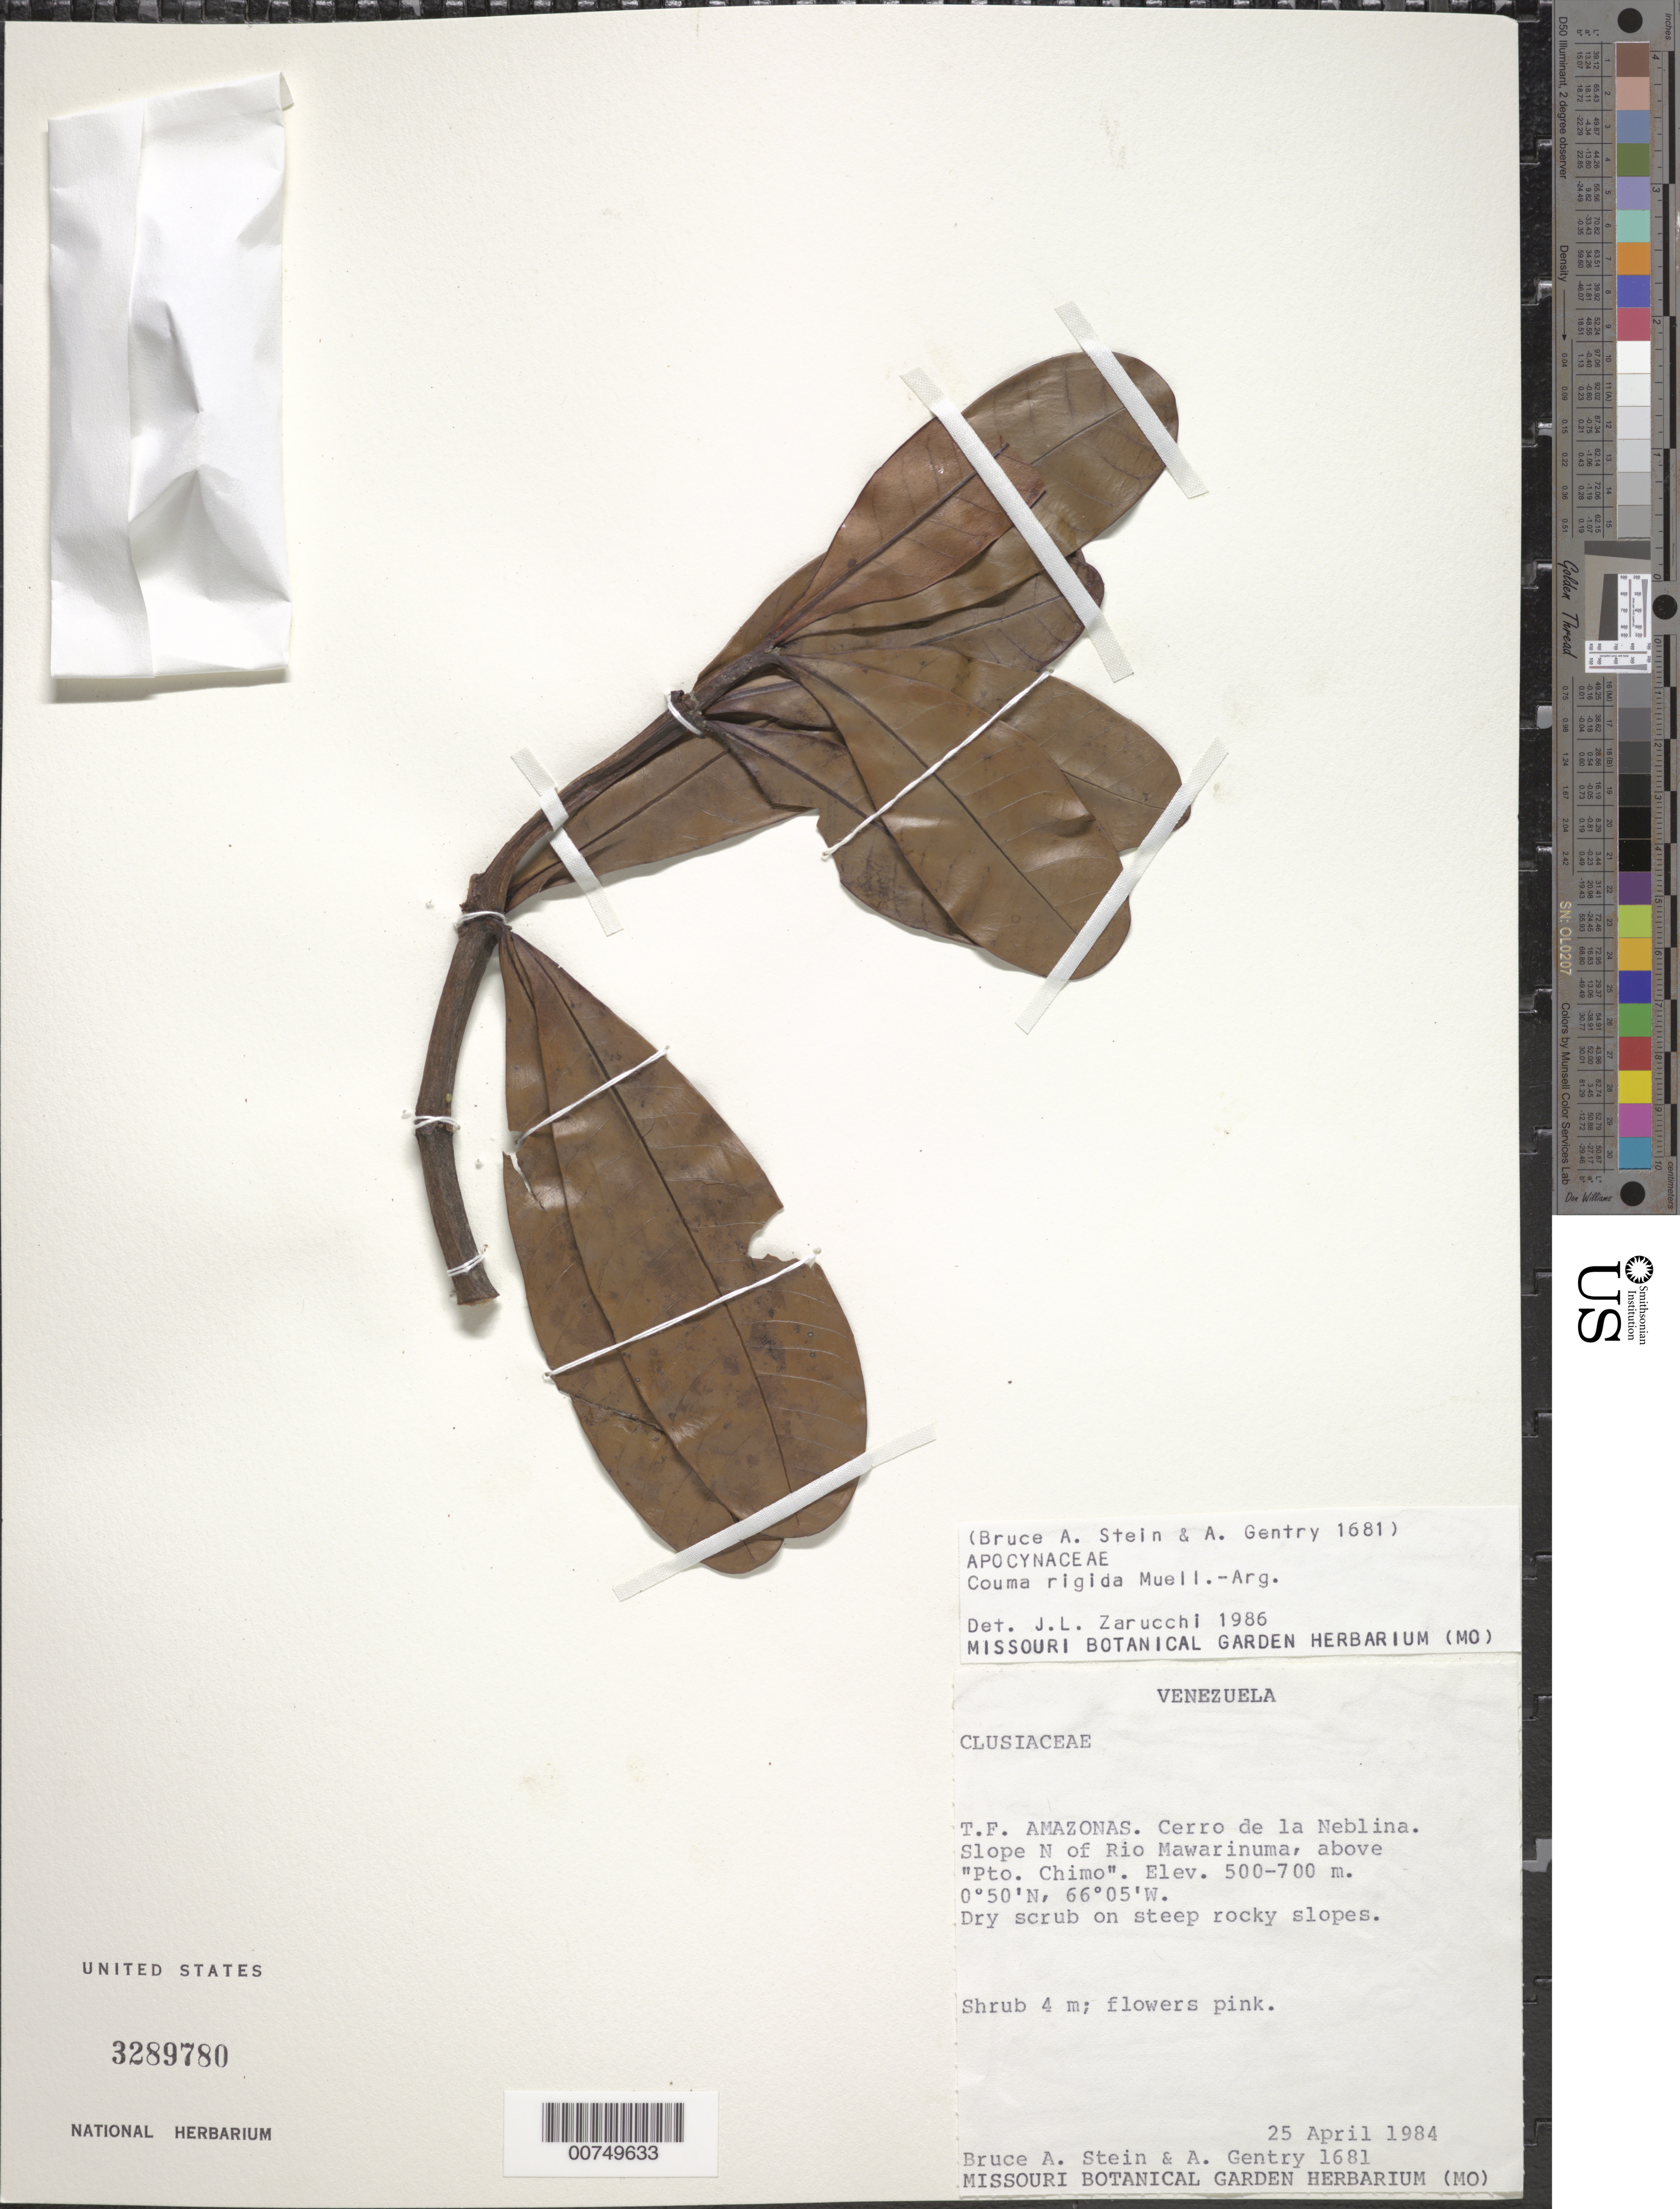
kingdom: Plantae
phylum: Tracheophyta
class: Magnoliopsida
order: Gentianales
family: Apocynaceae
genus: Couma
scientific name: Couma rigida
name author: Müll. Arg.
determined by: Zarucchi, J. L.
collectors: B. A. Stein & A. H. Gentry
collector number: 1681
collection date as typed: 25-Apr-84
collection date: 1984-04-25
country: Venezuela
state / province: Amazonas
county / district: Río Negro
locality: Cerro de la Neblina, slope N of Río Mawarinuma, above Pto. Chimo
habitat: Dry scrub on steep rocky slopes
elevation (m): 500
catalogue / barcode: US 3289780